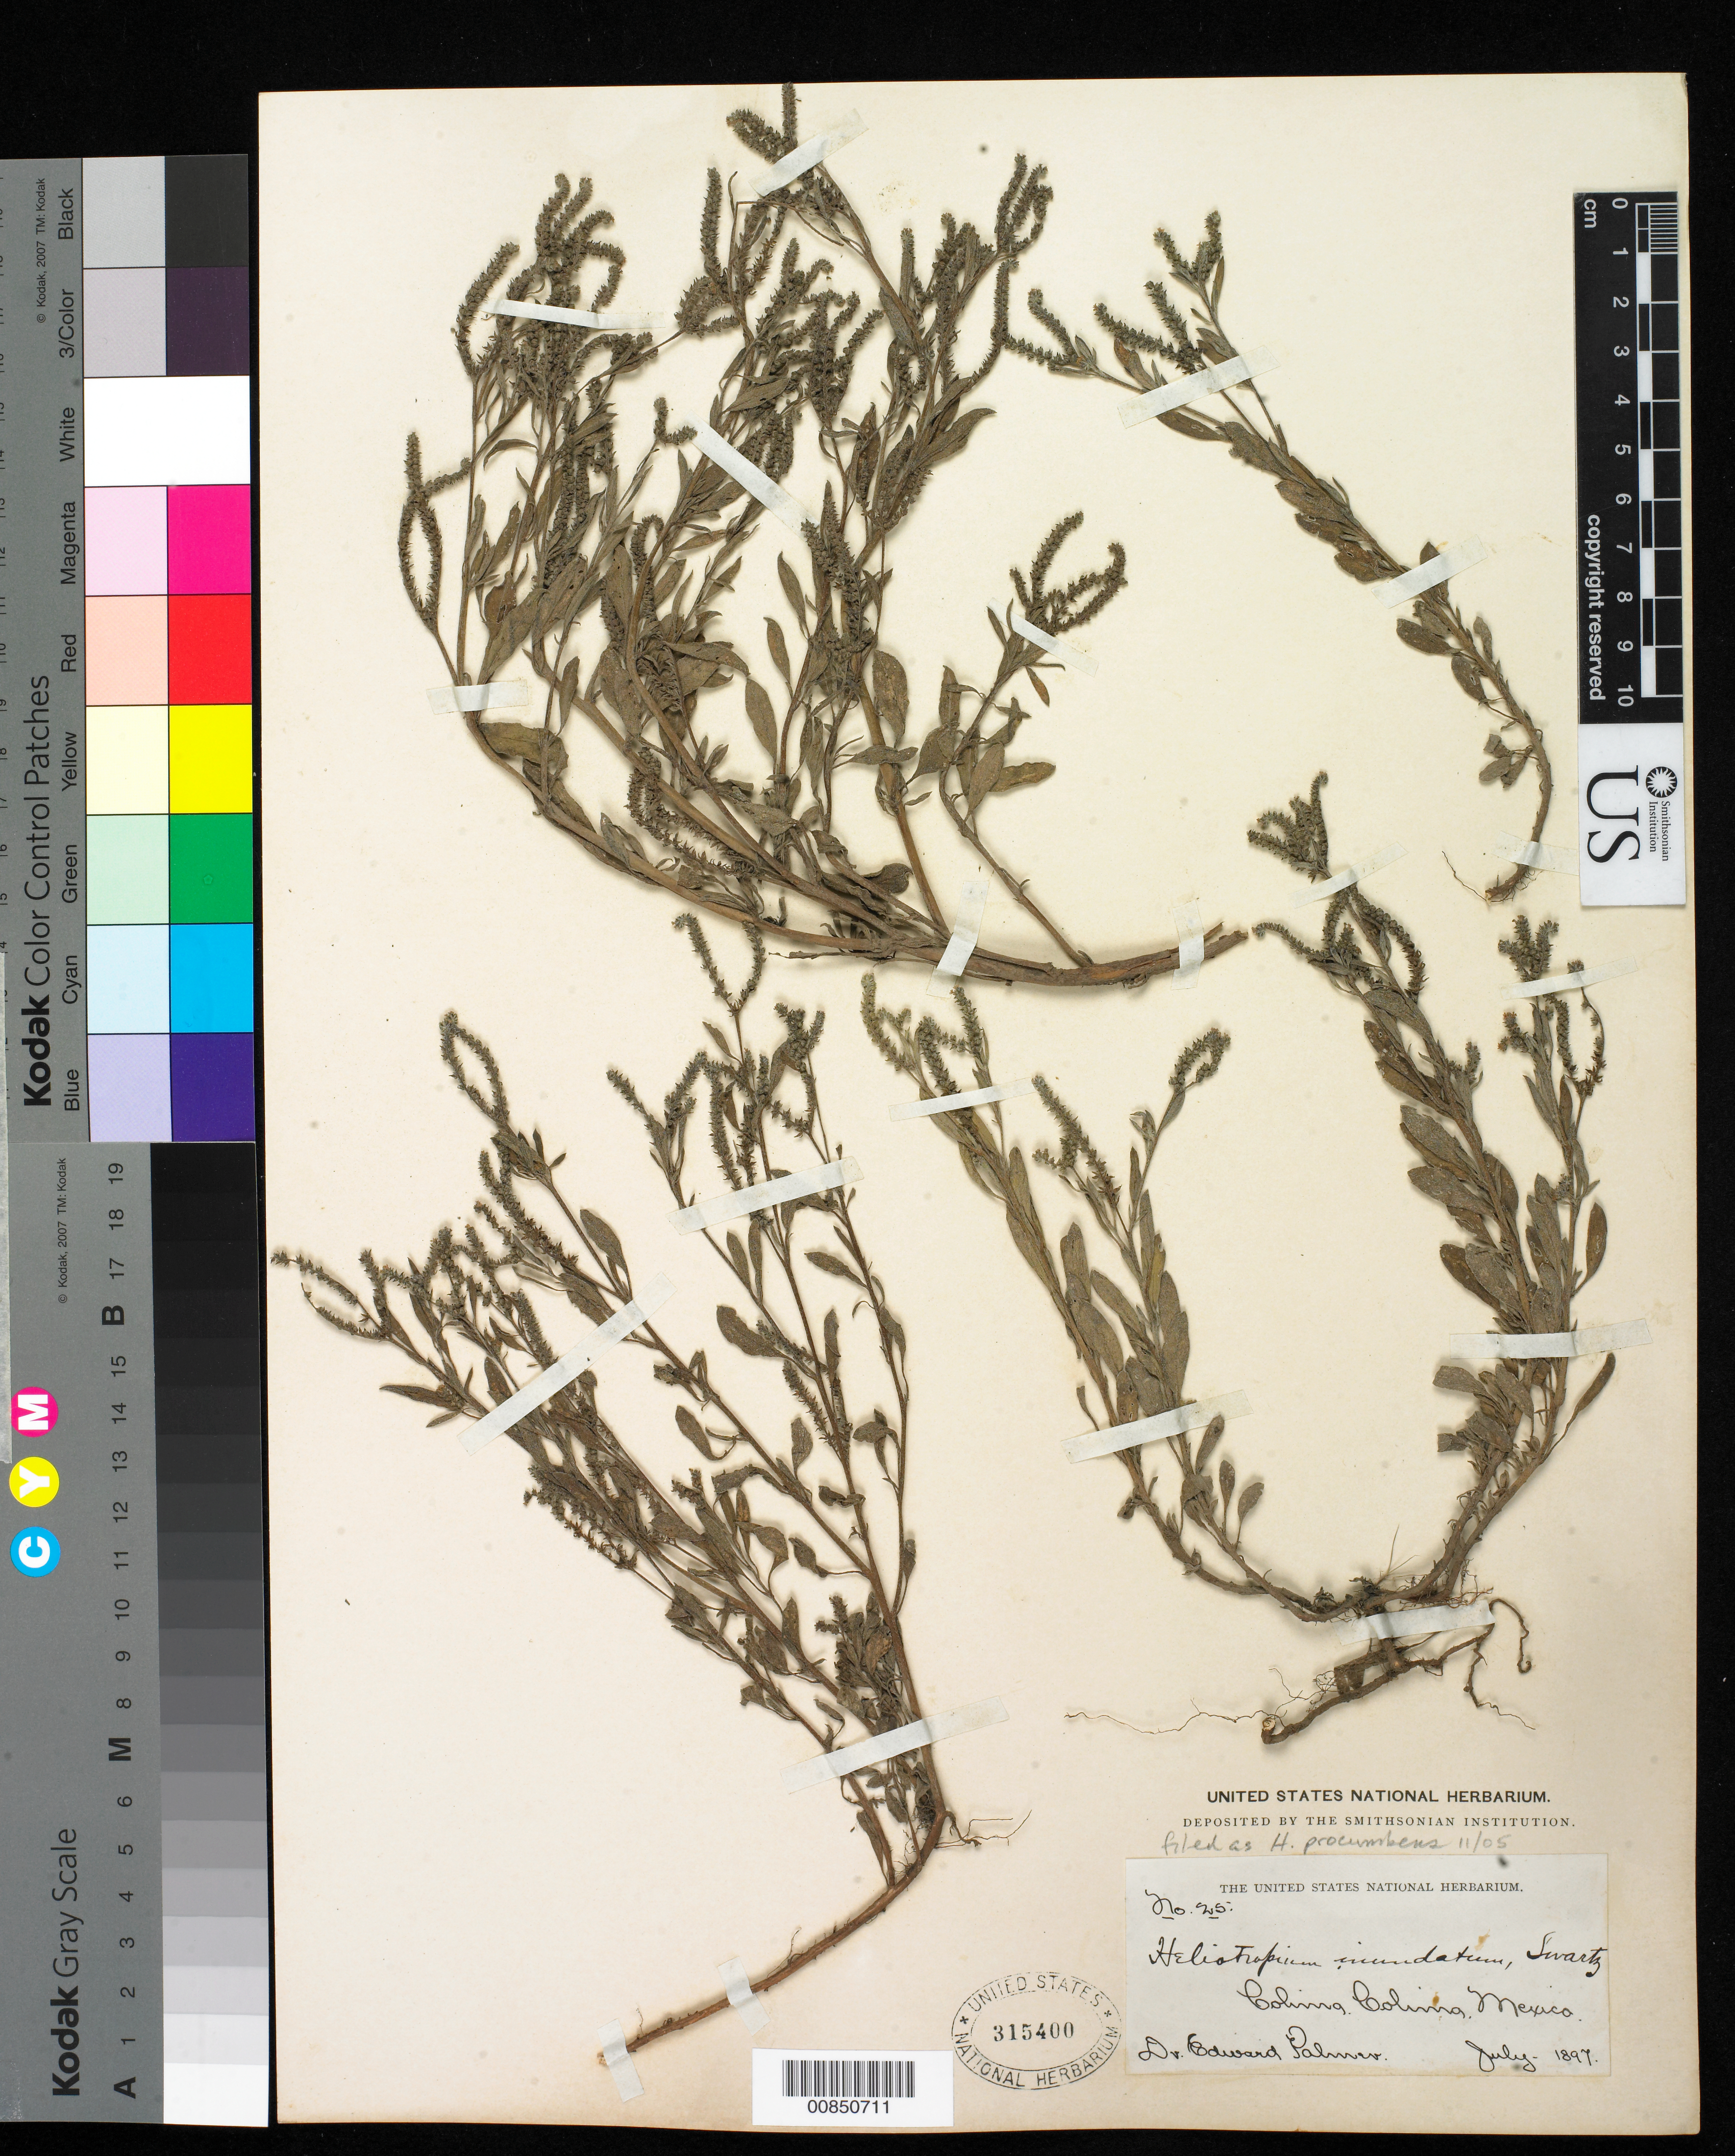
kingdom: Plantae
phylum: Tracheophyta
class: Magnoliopsida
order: Boraginales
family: Heliotropiaceae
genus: Euploca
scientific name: Euploca procumbens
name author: (Mill.) Diane & Hilger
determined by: Feuillet, C.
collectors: E. Palmer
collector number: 25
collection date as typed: Jul 1897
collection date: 1897-07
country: Mexico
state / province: Colima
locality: Colima, Colima.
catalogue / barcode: US 315400